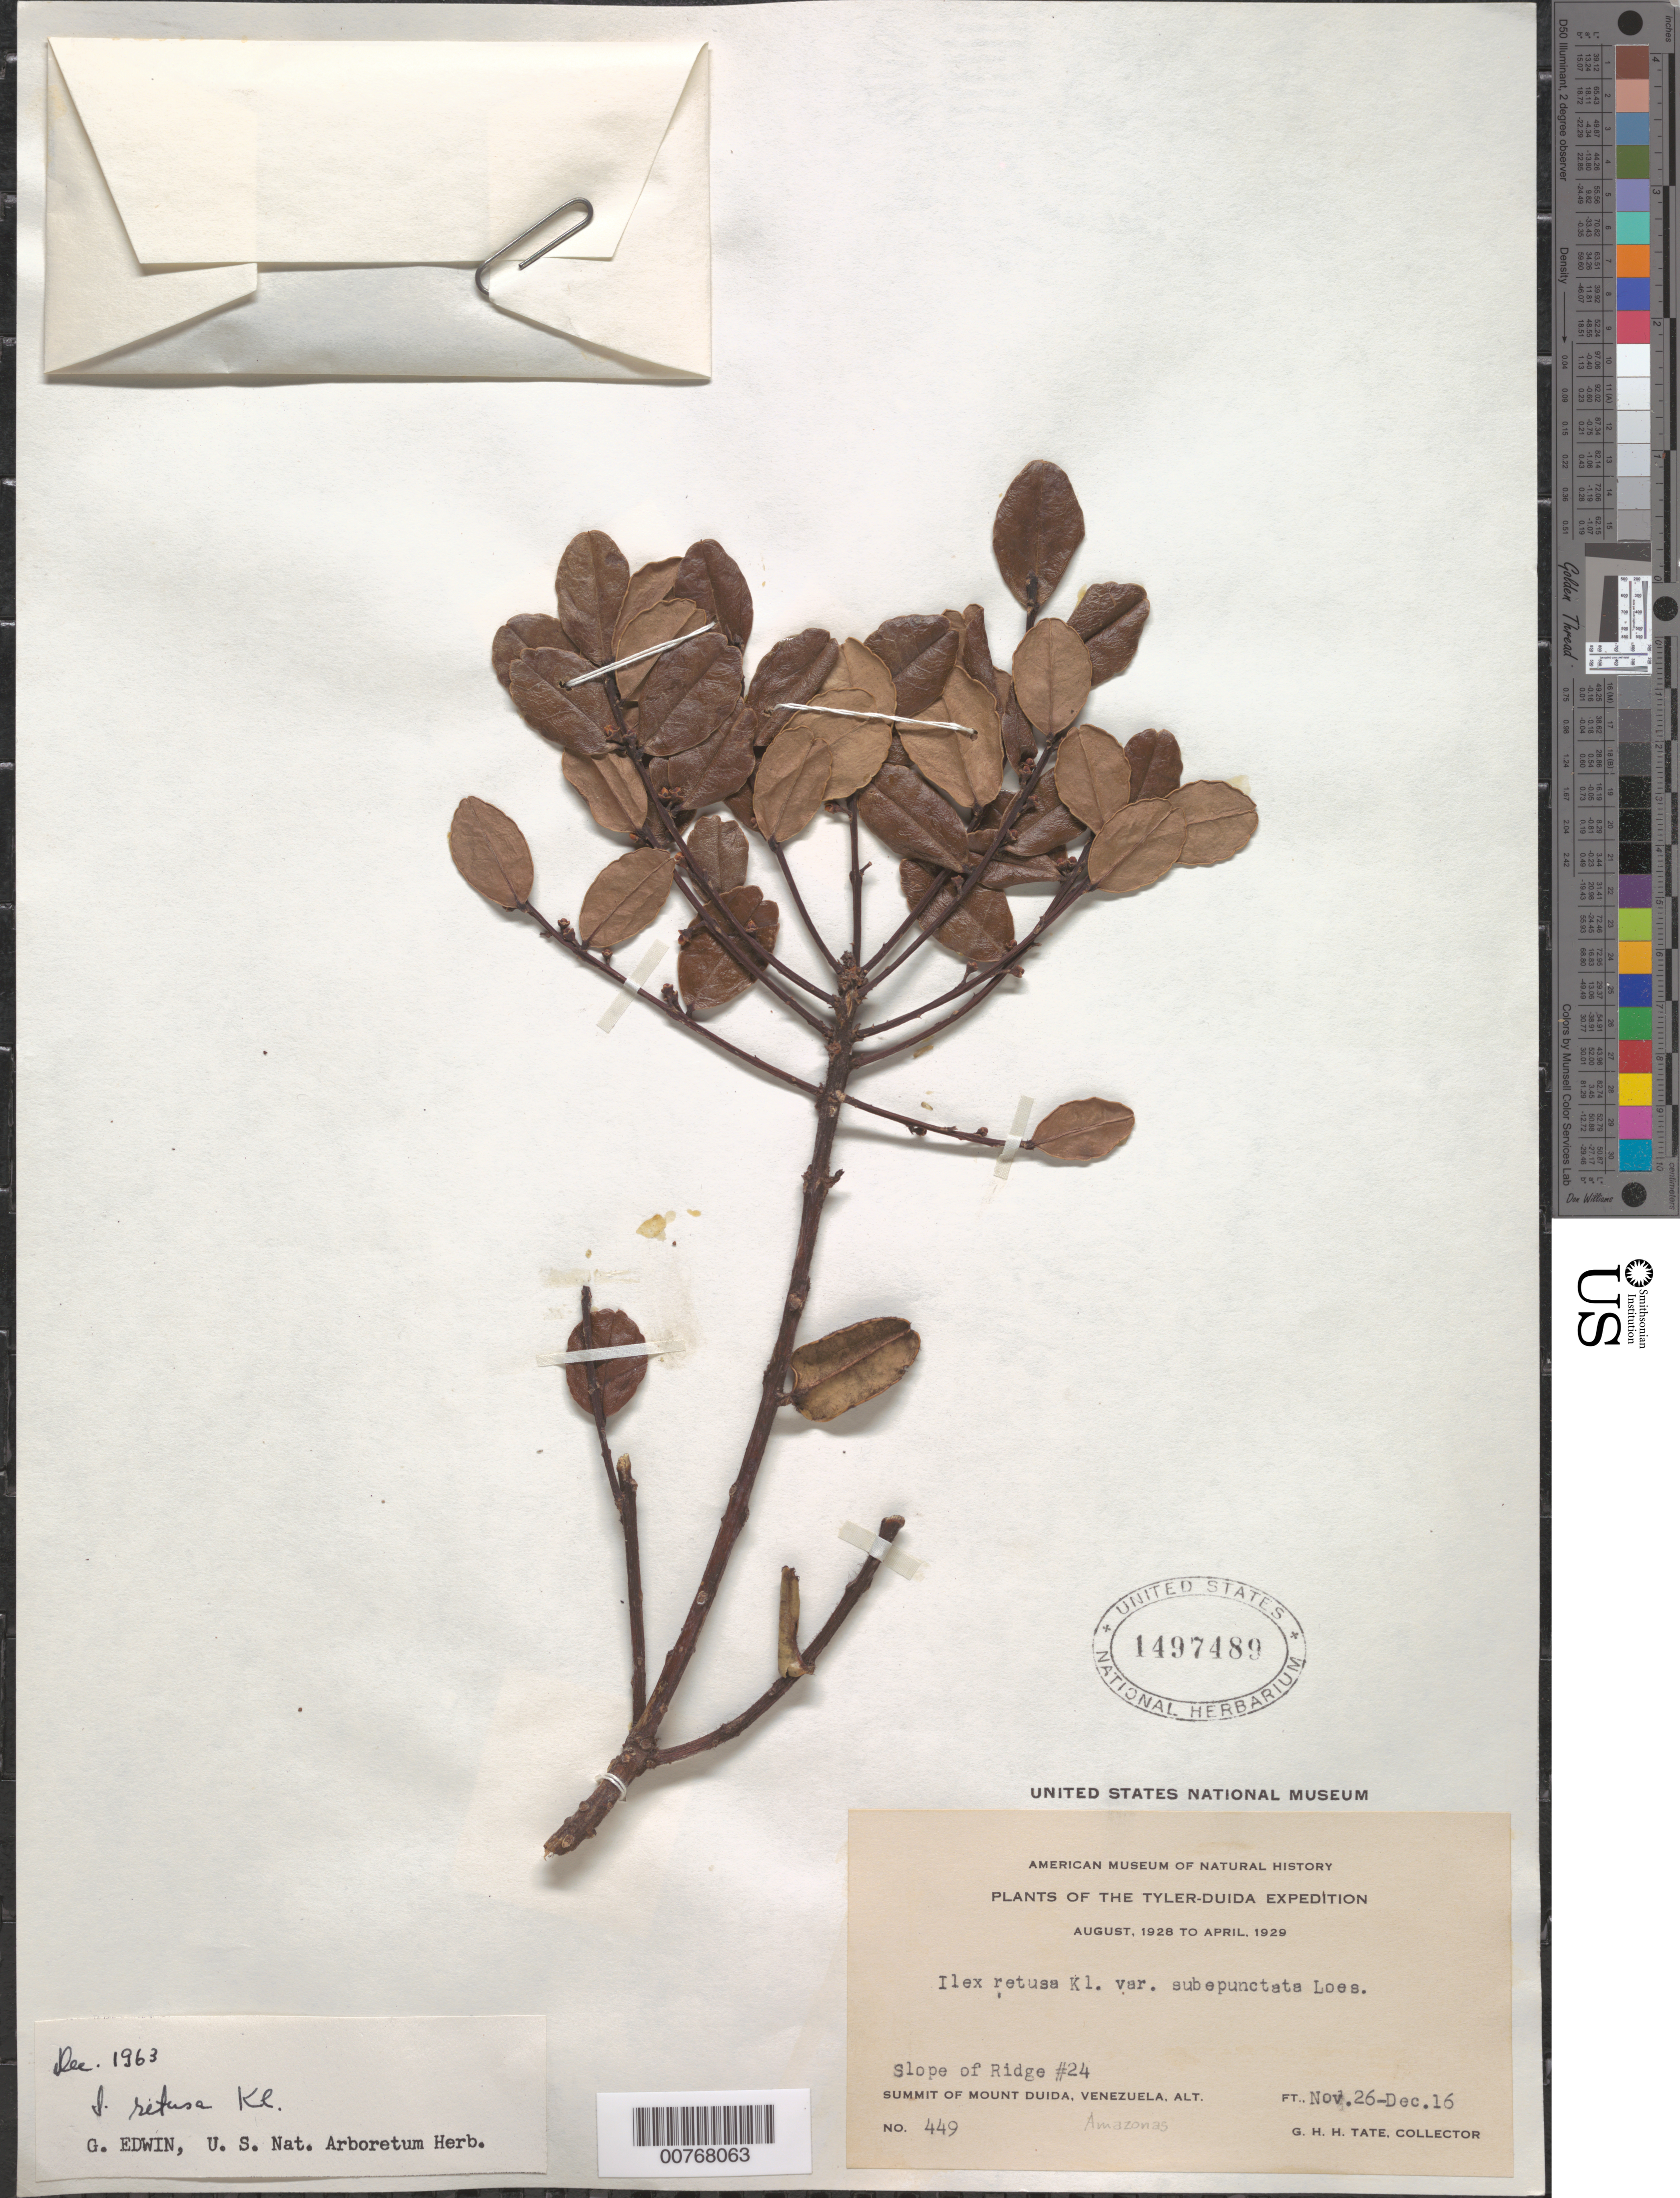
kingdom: Plantae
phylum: Tracheophyta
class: Magnoliopsida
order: Aquifoliales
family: Aquifoliaceae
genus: Ilex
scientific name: Ilex retusa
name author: Klotzsch ex Reissek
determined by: Edwin, G.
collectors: G. H. H.Tate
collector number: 449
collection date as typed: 26-Nov-28 to 16-Dec-28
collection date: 1928-11-26/1928-12-16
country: Venezuela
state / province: Amazonas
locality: Mount Duida, summit; slope of Ridge #24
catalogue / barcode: US 1497489